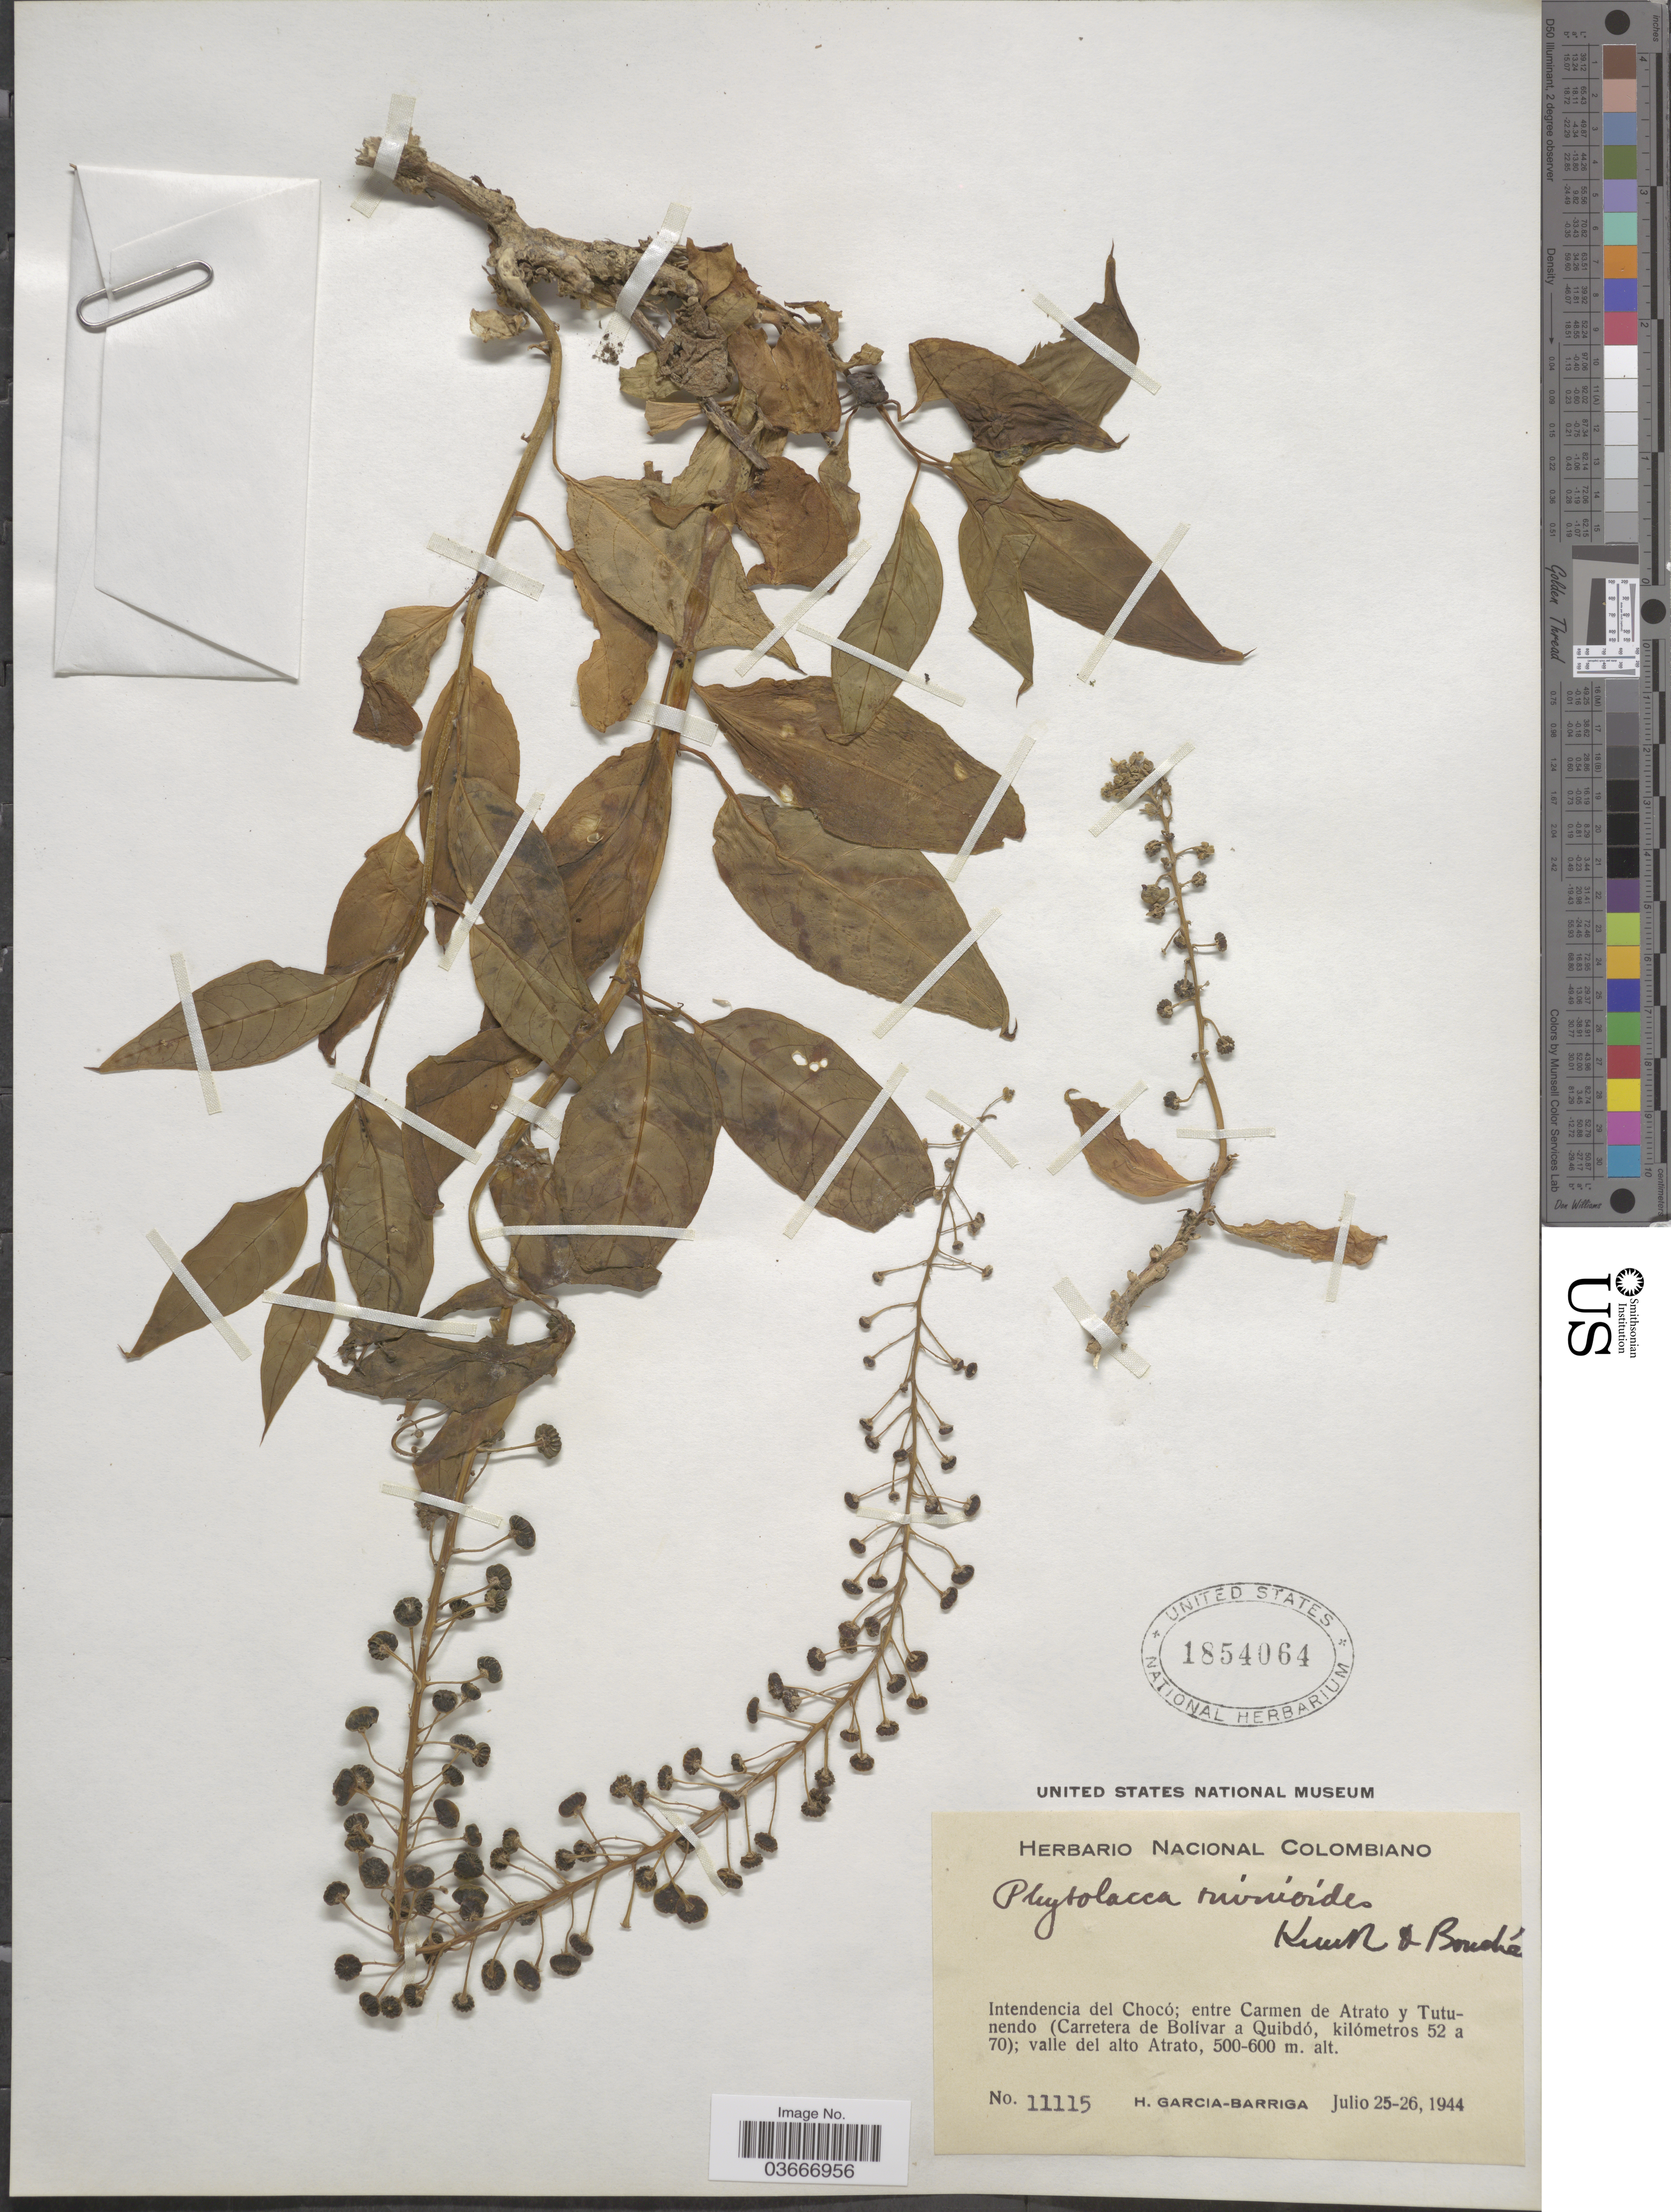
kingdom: Plantae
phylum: Tracheophyta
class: Magnoliopsida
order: Caryophyllales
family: Phytolaccaceae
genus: Phytolacca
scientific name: Phytolacca rivinoides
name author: Kunth & C.D. Bouché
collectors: H. García Barriga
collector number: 11115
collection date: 1944-07-25/1944-07-26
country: Colombia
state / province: Chocó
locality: Intendencia del Chocó; entre Carmen de Atrato y Tutunendo (Carretera de Bolívar a Quibdó, kilometros 52 a 70); valle del alto Atrato.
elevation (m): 500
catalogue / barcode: US 1854064